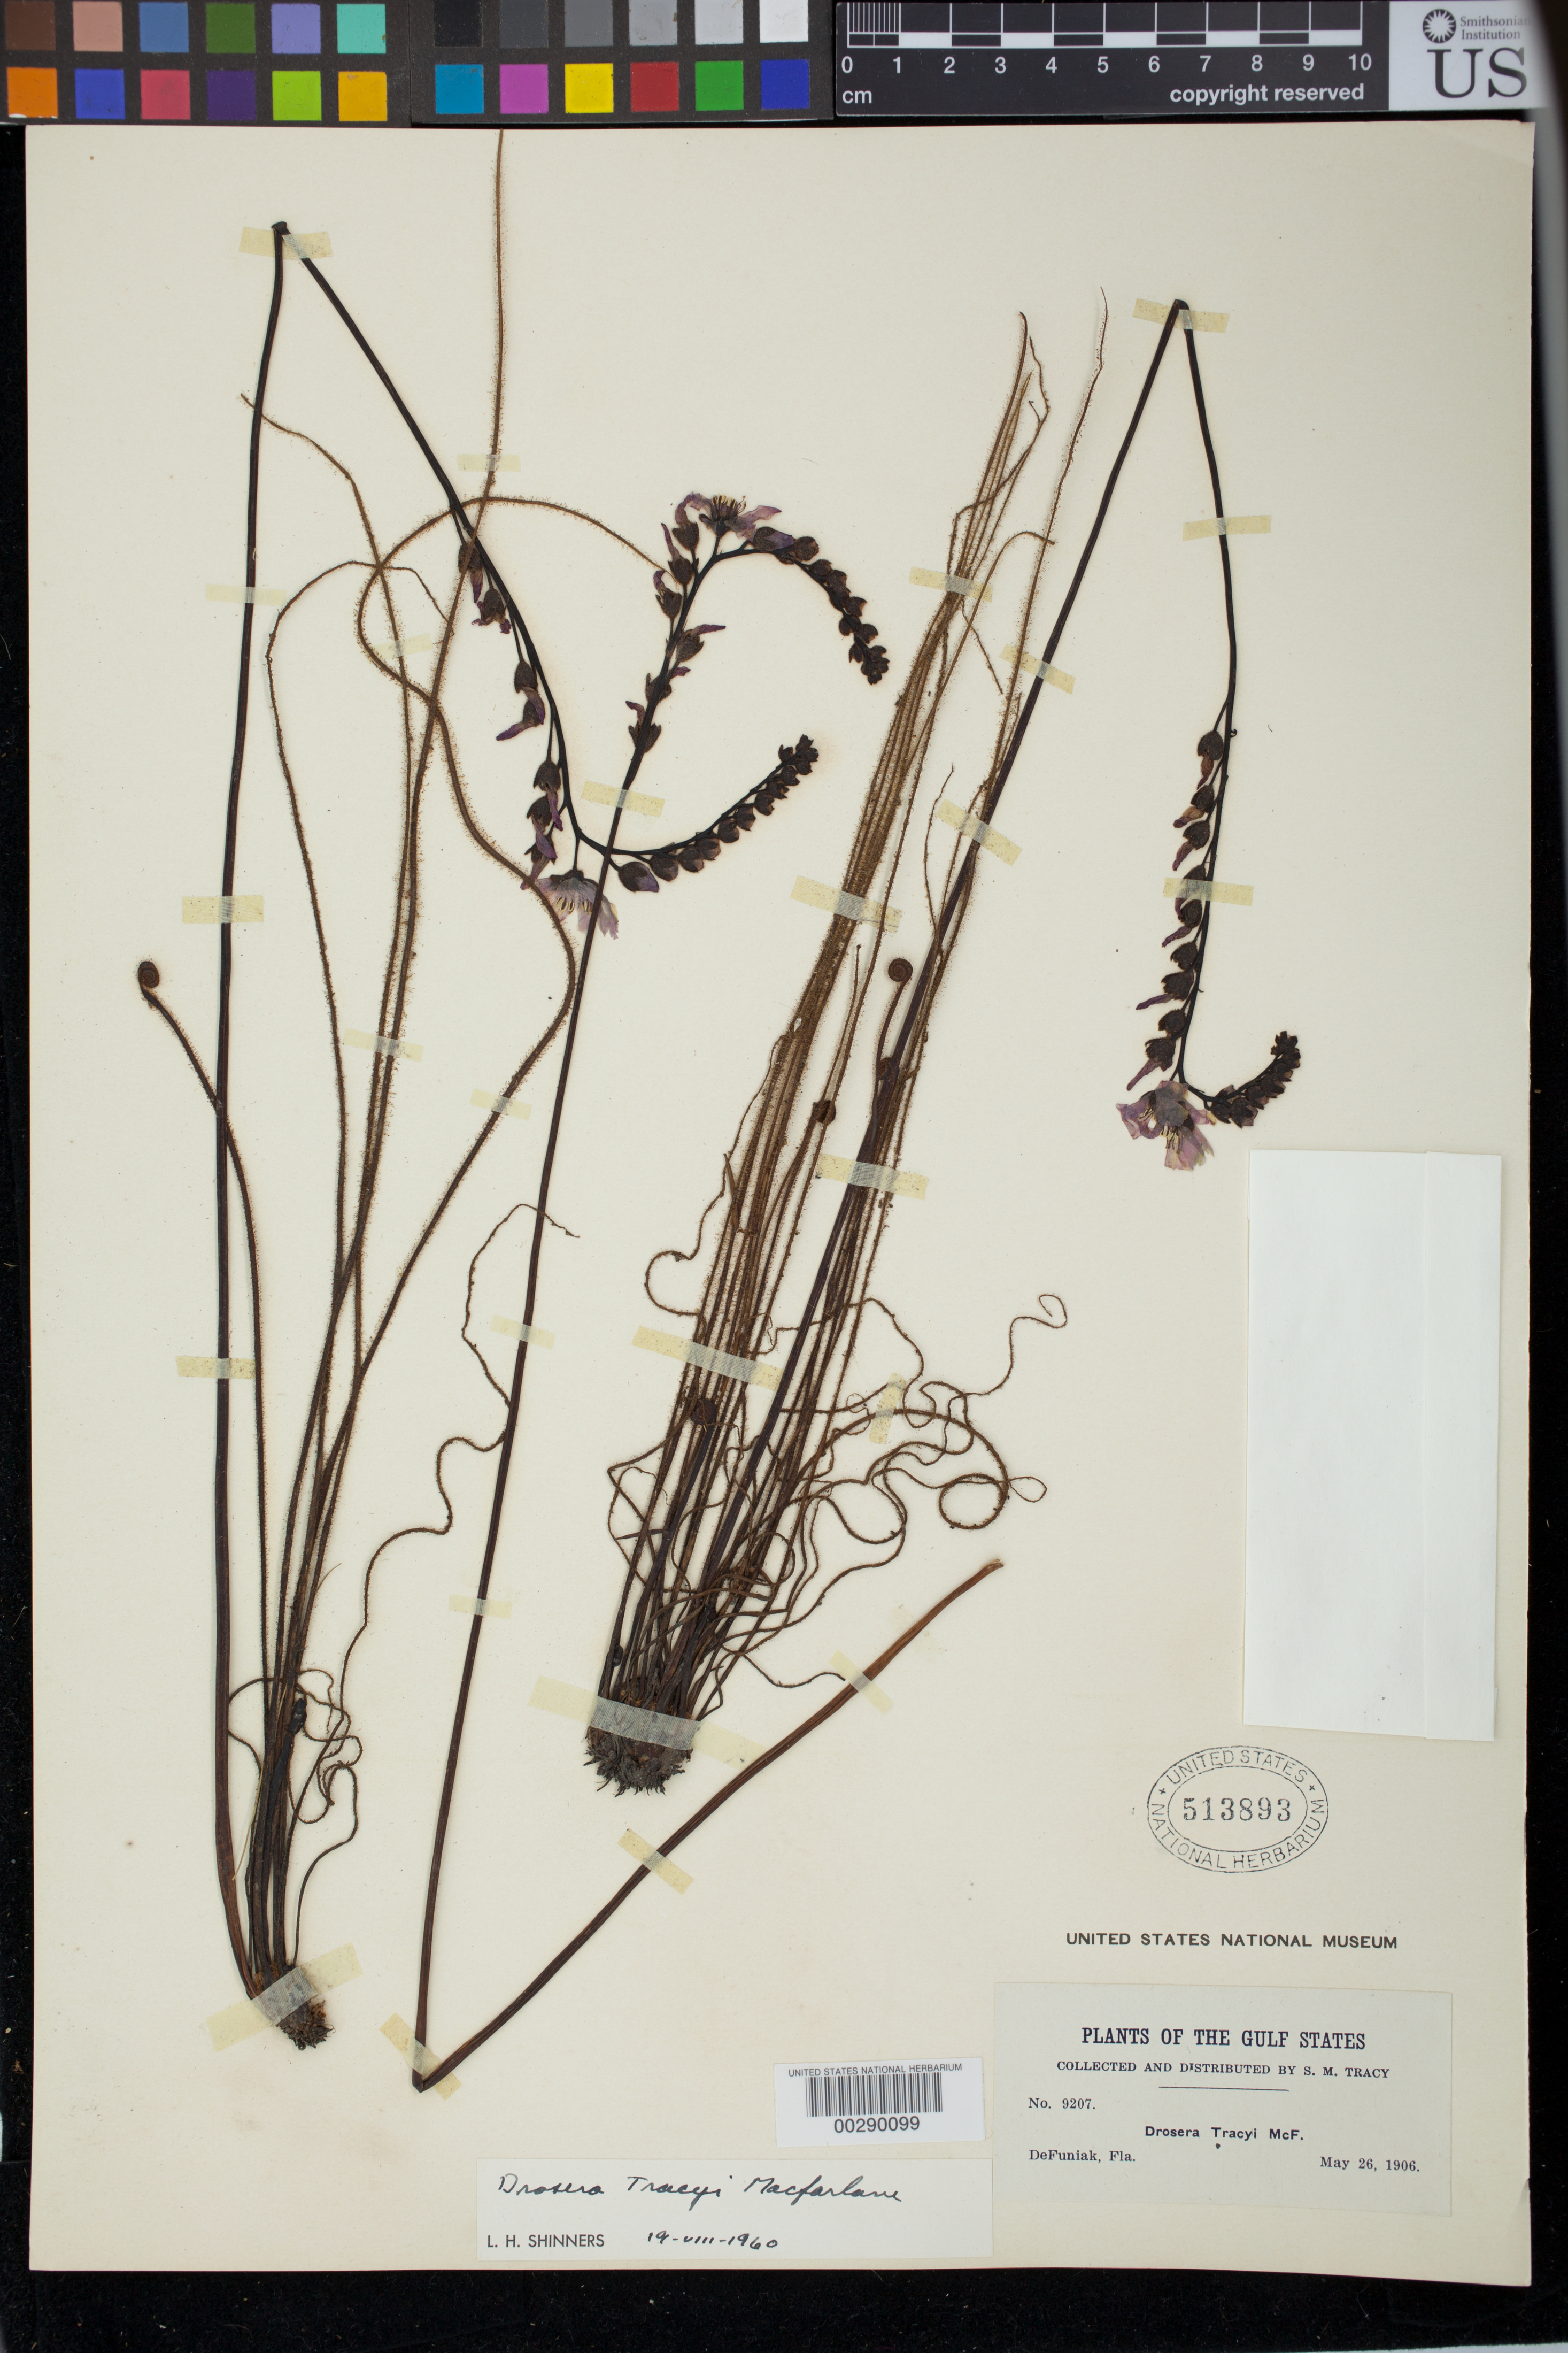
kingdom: Plantae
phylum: Tracheophyta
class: Magnoliopsida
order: Caryophyllales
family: Droseraceae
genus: Drosera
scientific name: Drosera tracyi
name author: Macfarl.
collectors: S. M. Tracy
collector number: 9207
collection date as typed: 26 May 1906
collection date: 1906-05-26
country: United States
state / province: Florida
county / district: Walton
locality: De funiak springs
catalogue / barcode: US 513893